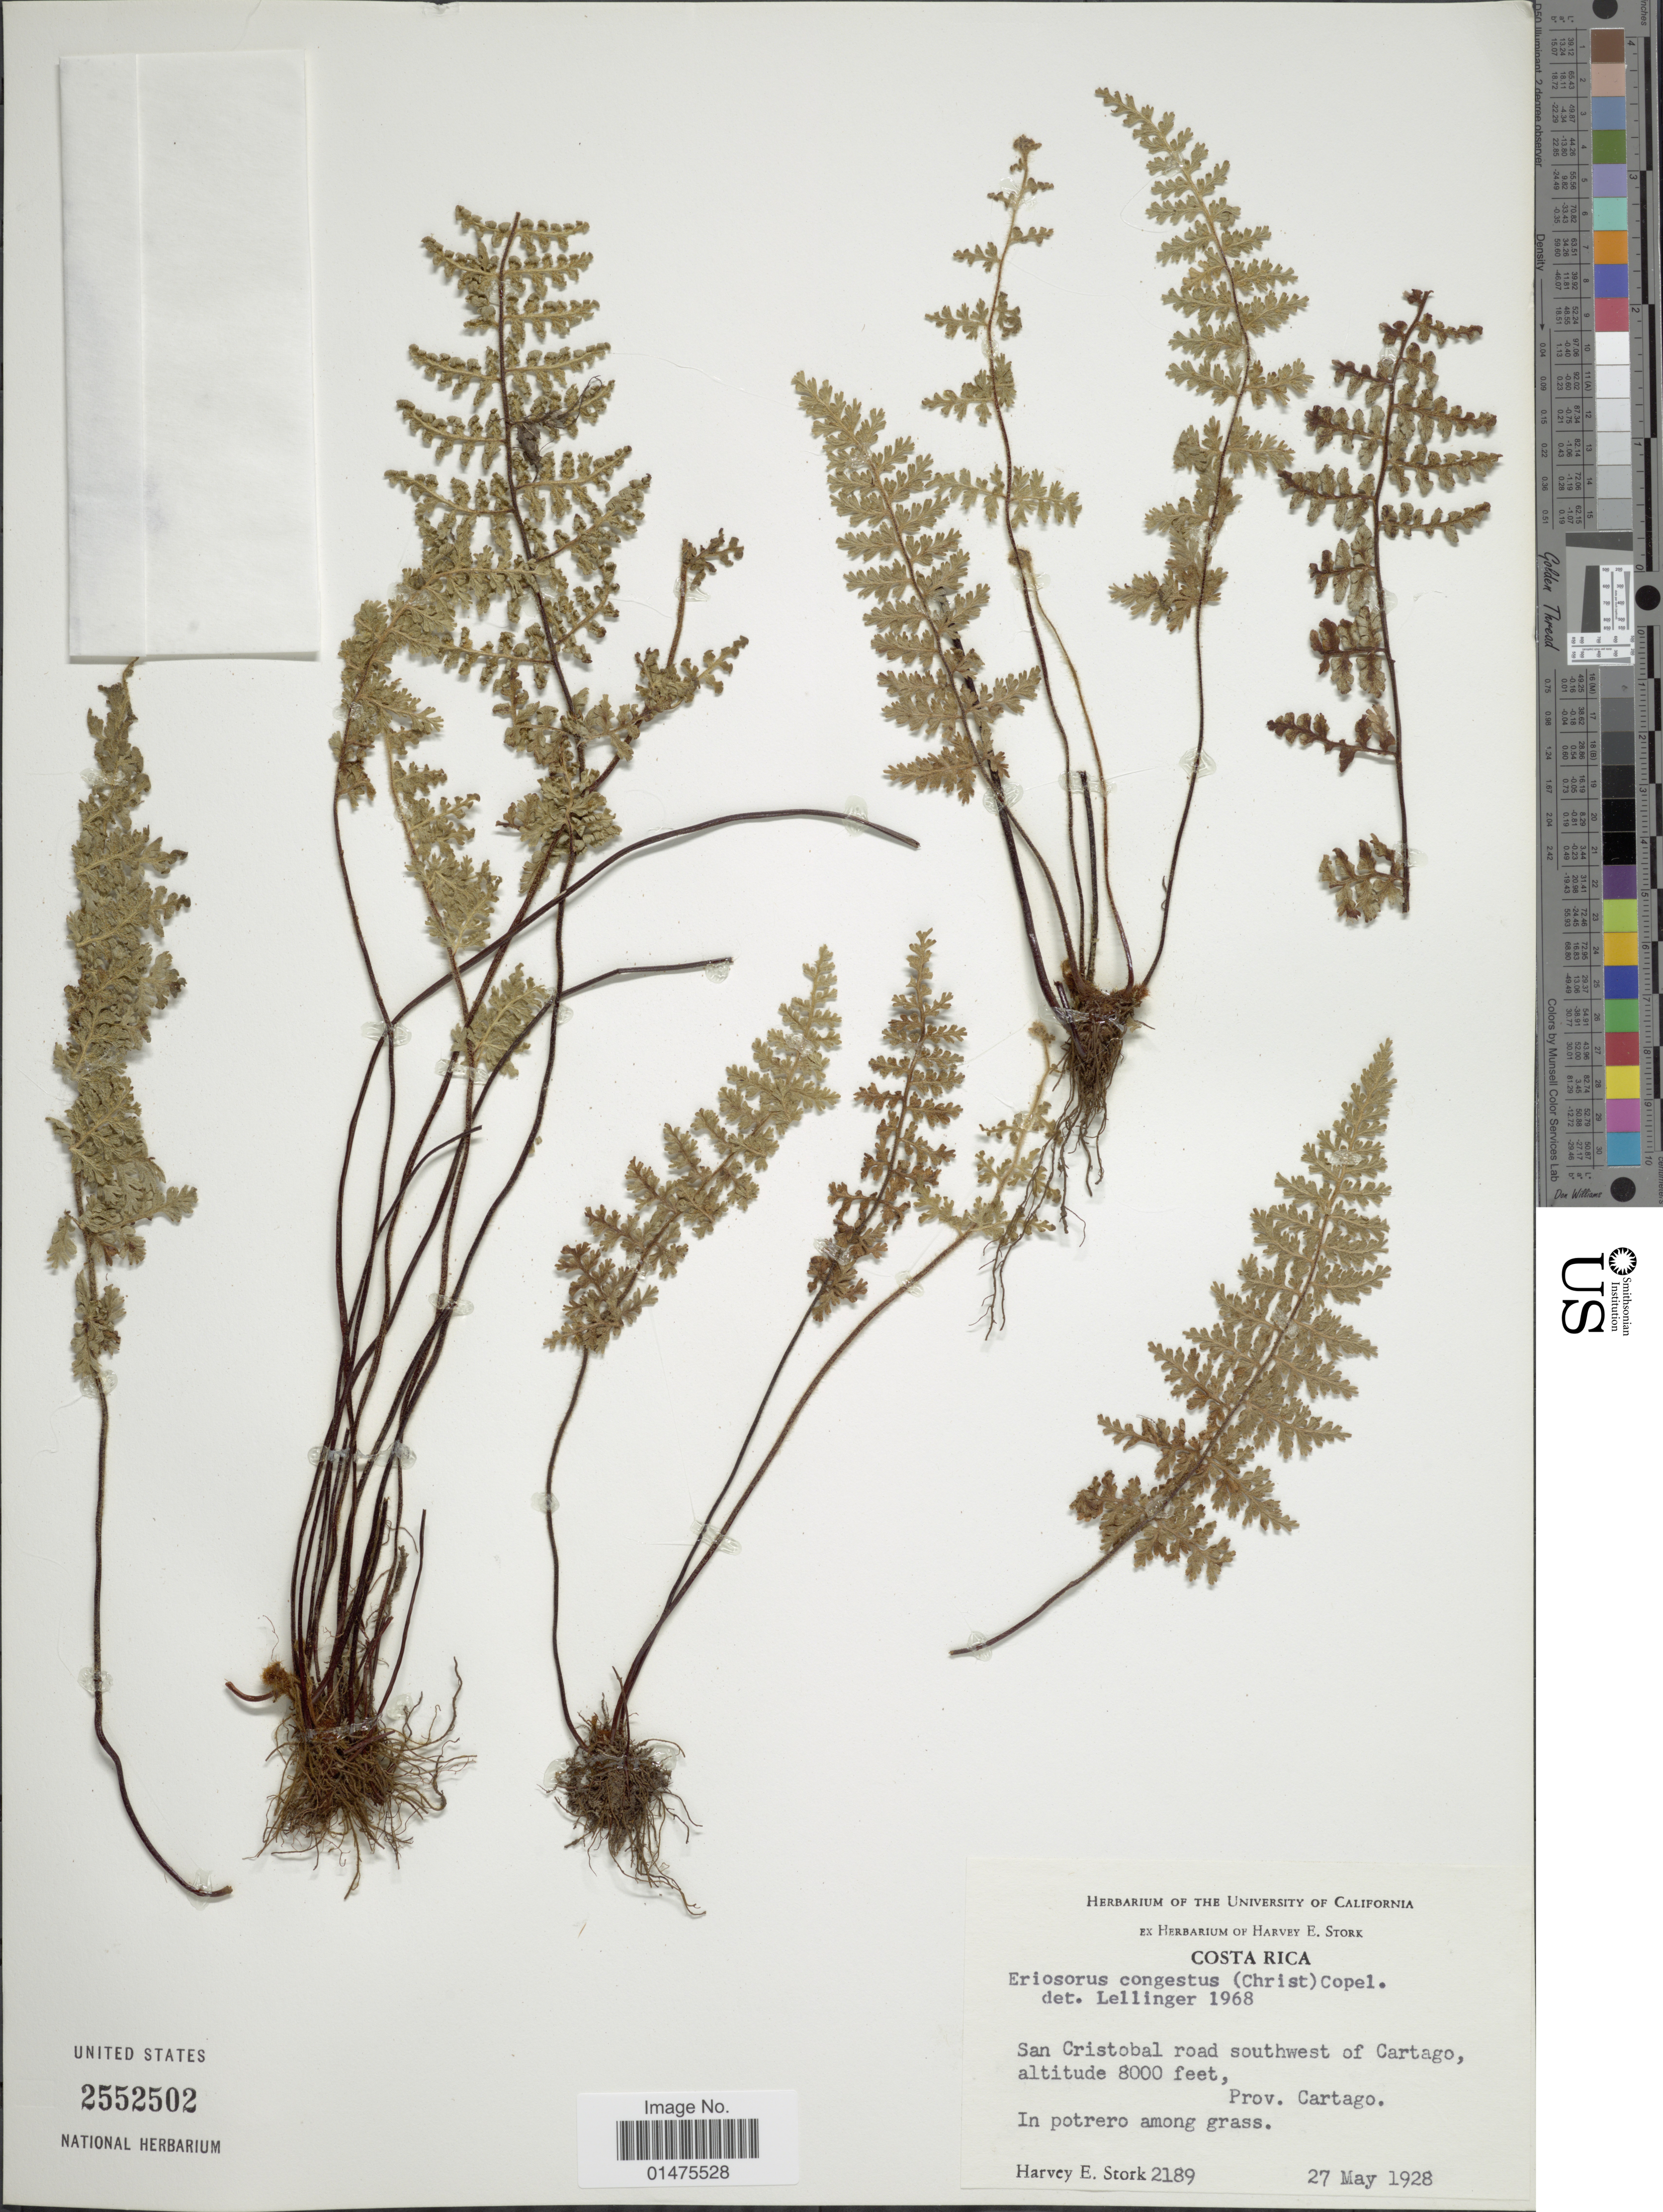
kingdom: Plantae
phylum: Tracheophyta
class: Polypodiopsida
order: Polypodiales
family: Pteridaceae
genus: Jamesonia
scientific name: Jamesonia congesta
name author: (Christ) Christenh.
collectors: H. E. Stork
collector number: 2189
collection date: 1928-05-27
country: Costa Rica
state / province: Cartago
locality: San Cristobal road southwest of Cartago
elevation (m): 2438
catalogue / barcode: US 2552502